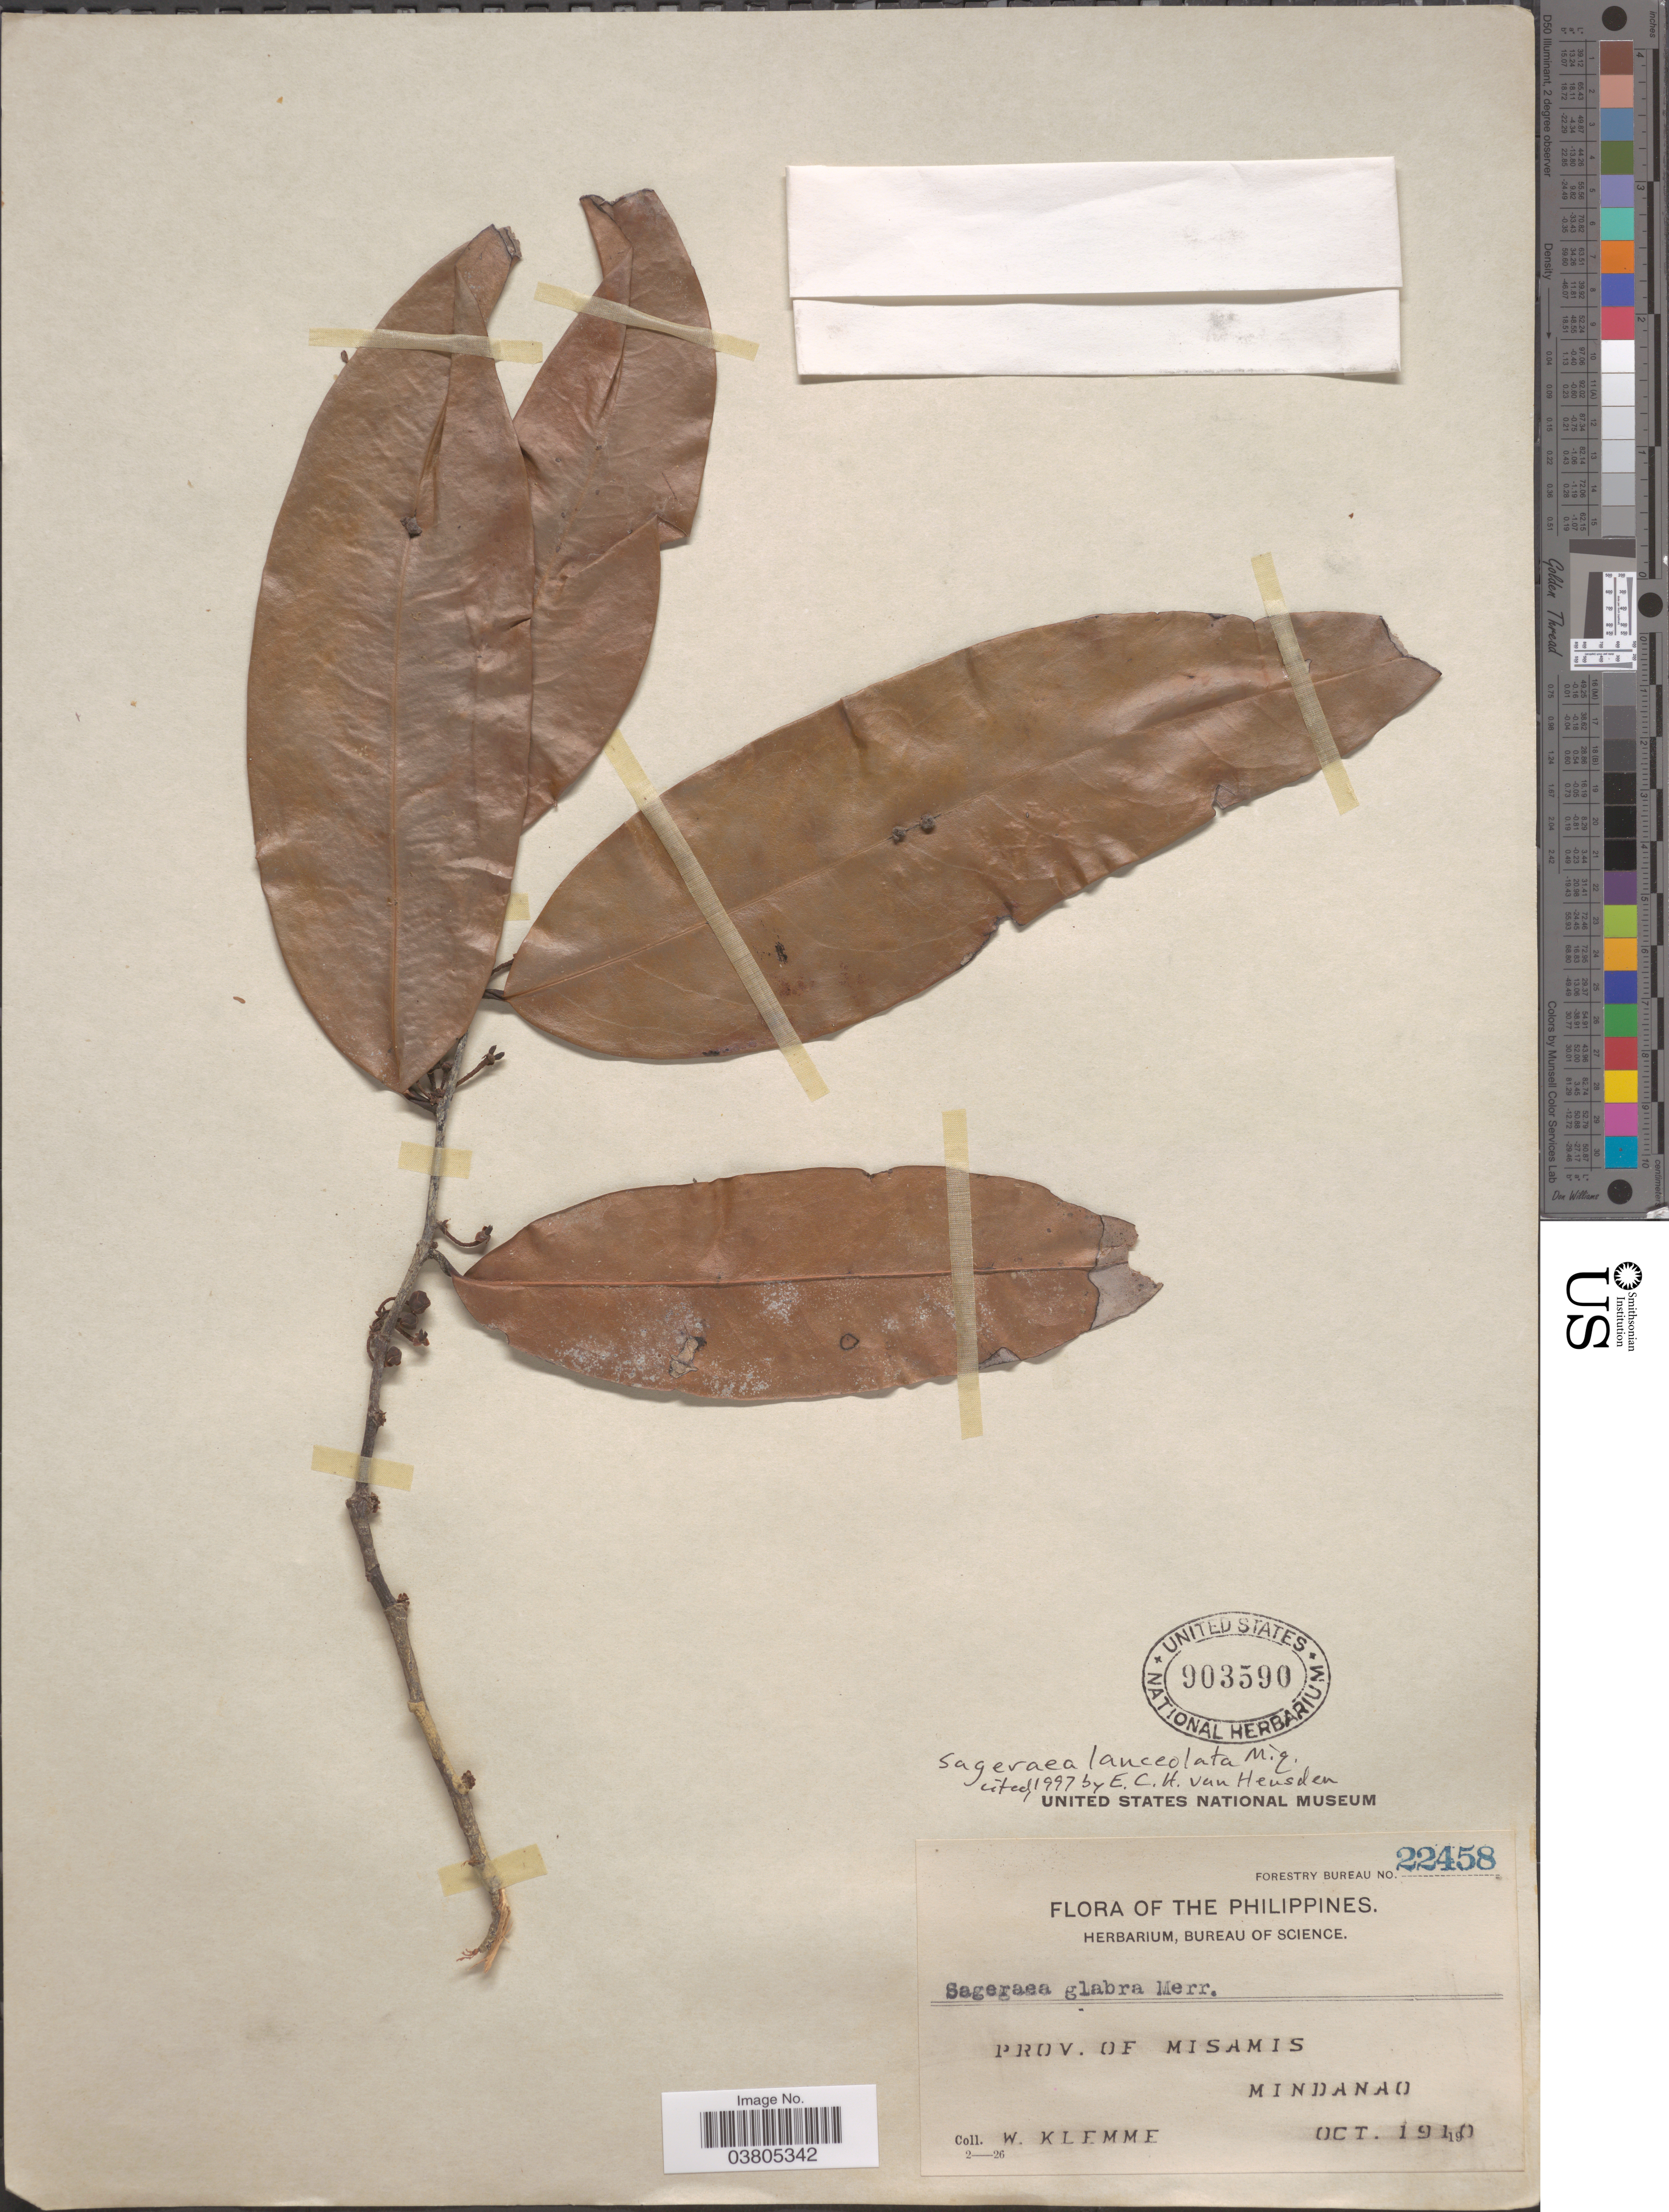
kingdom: Plantae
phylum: Tracheophyta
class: Magnoliopsida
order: Magnoliales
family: Annonaceae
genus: Sageraea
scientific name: Sageraea lanceolata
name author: Miq.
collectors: W. Klemme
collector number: Forestry Bureau 22458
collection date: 1940-10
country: Philippines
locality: Prov. of Misamis, Mindanao.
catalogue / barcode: US 903590